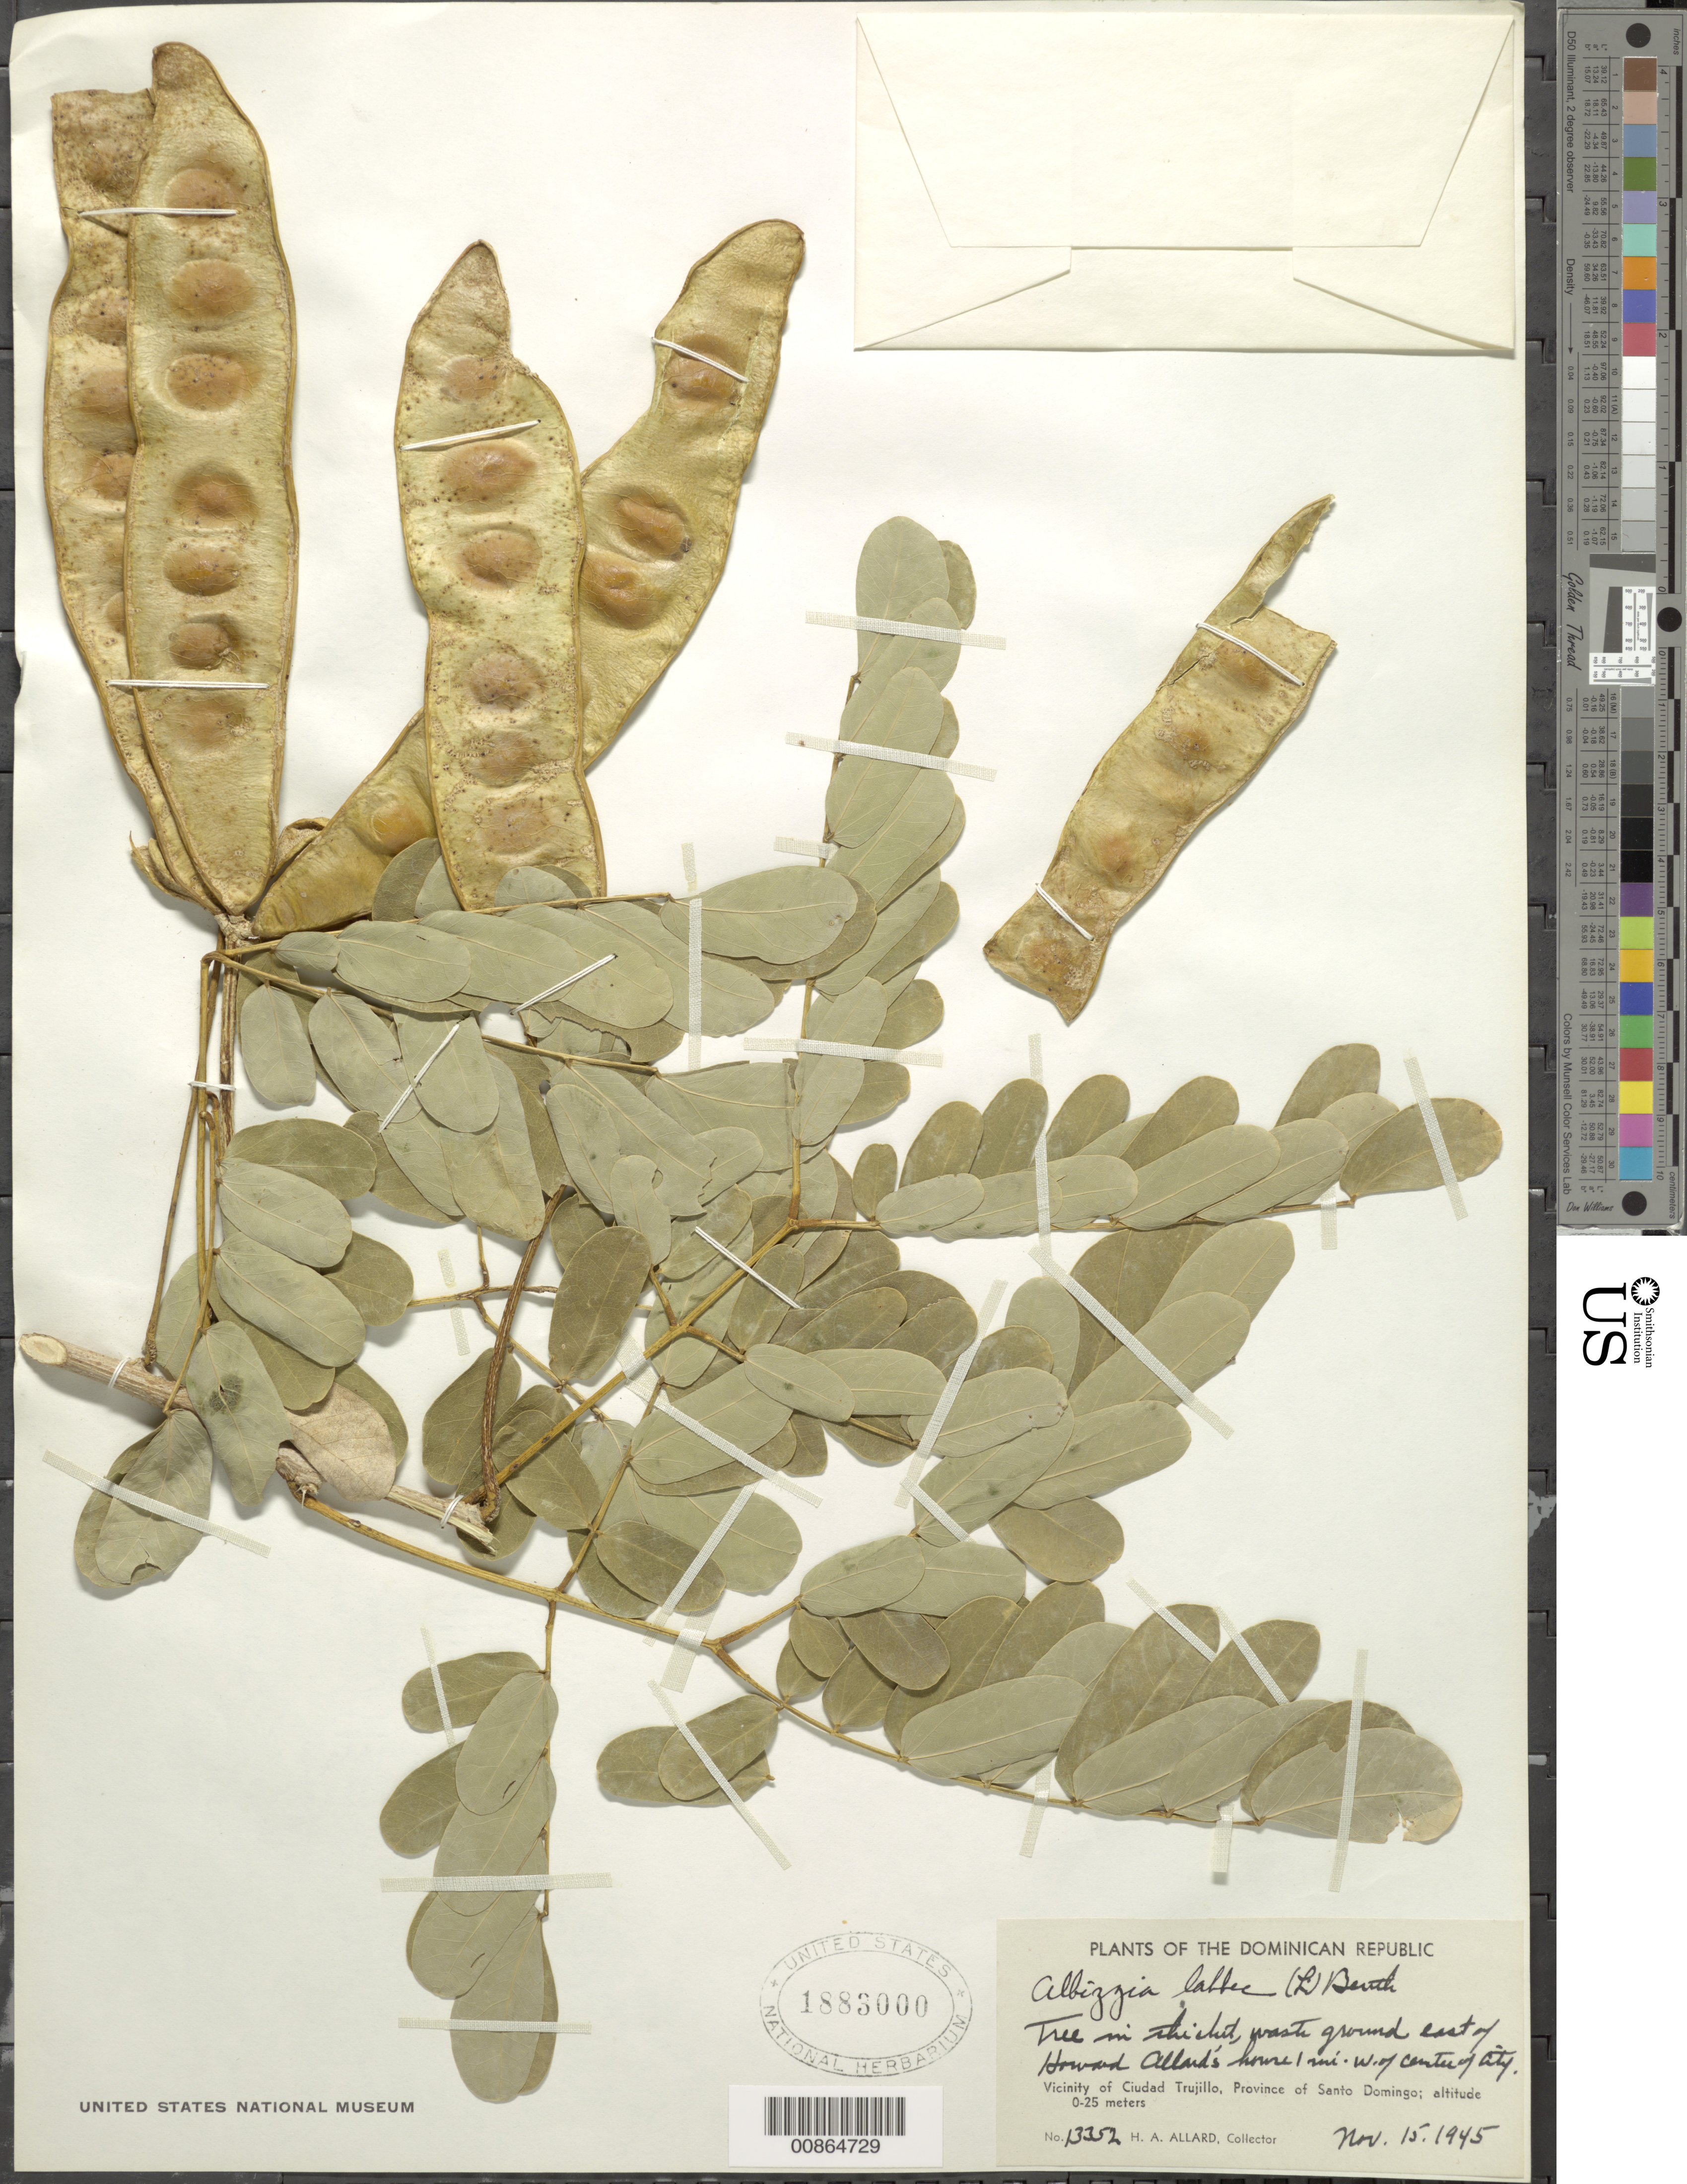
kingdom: Plantae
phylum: Tracheophyta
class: Magnoliopsida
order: Fabales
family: Fabaceae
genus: Albizia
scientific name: Albizia lebbeck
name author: (L.) Benth.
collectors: H. A. Allard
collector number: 13352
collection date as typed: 15 Nov 1945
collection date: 1945-11-15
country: Dominican Republic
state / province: Distrito Nacional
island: Hispaniola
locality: Vicinity of Ciudad Trujillo, Province of Santo Domingo (obsolete). Waste ground east of Howard Allard's house, 1 mi. W of center of city.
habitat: In thicket, waste ground.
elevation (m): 0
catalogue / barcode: US 1883000